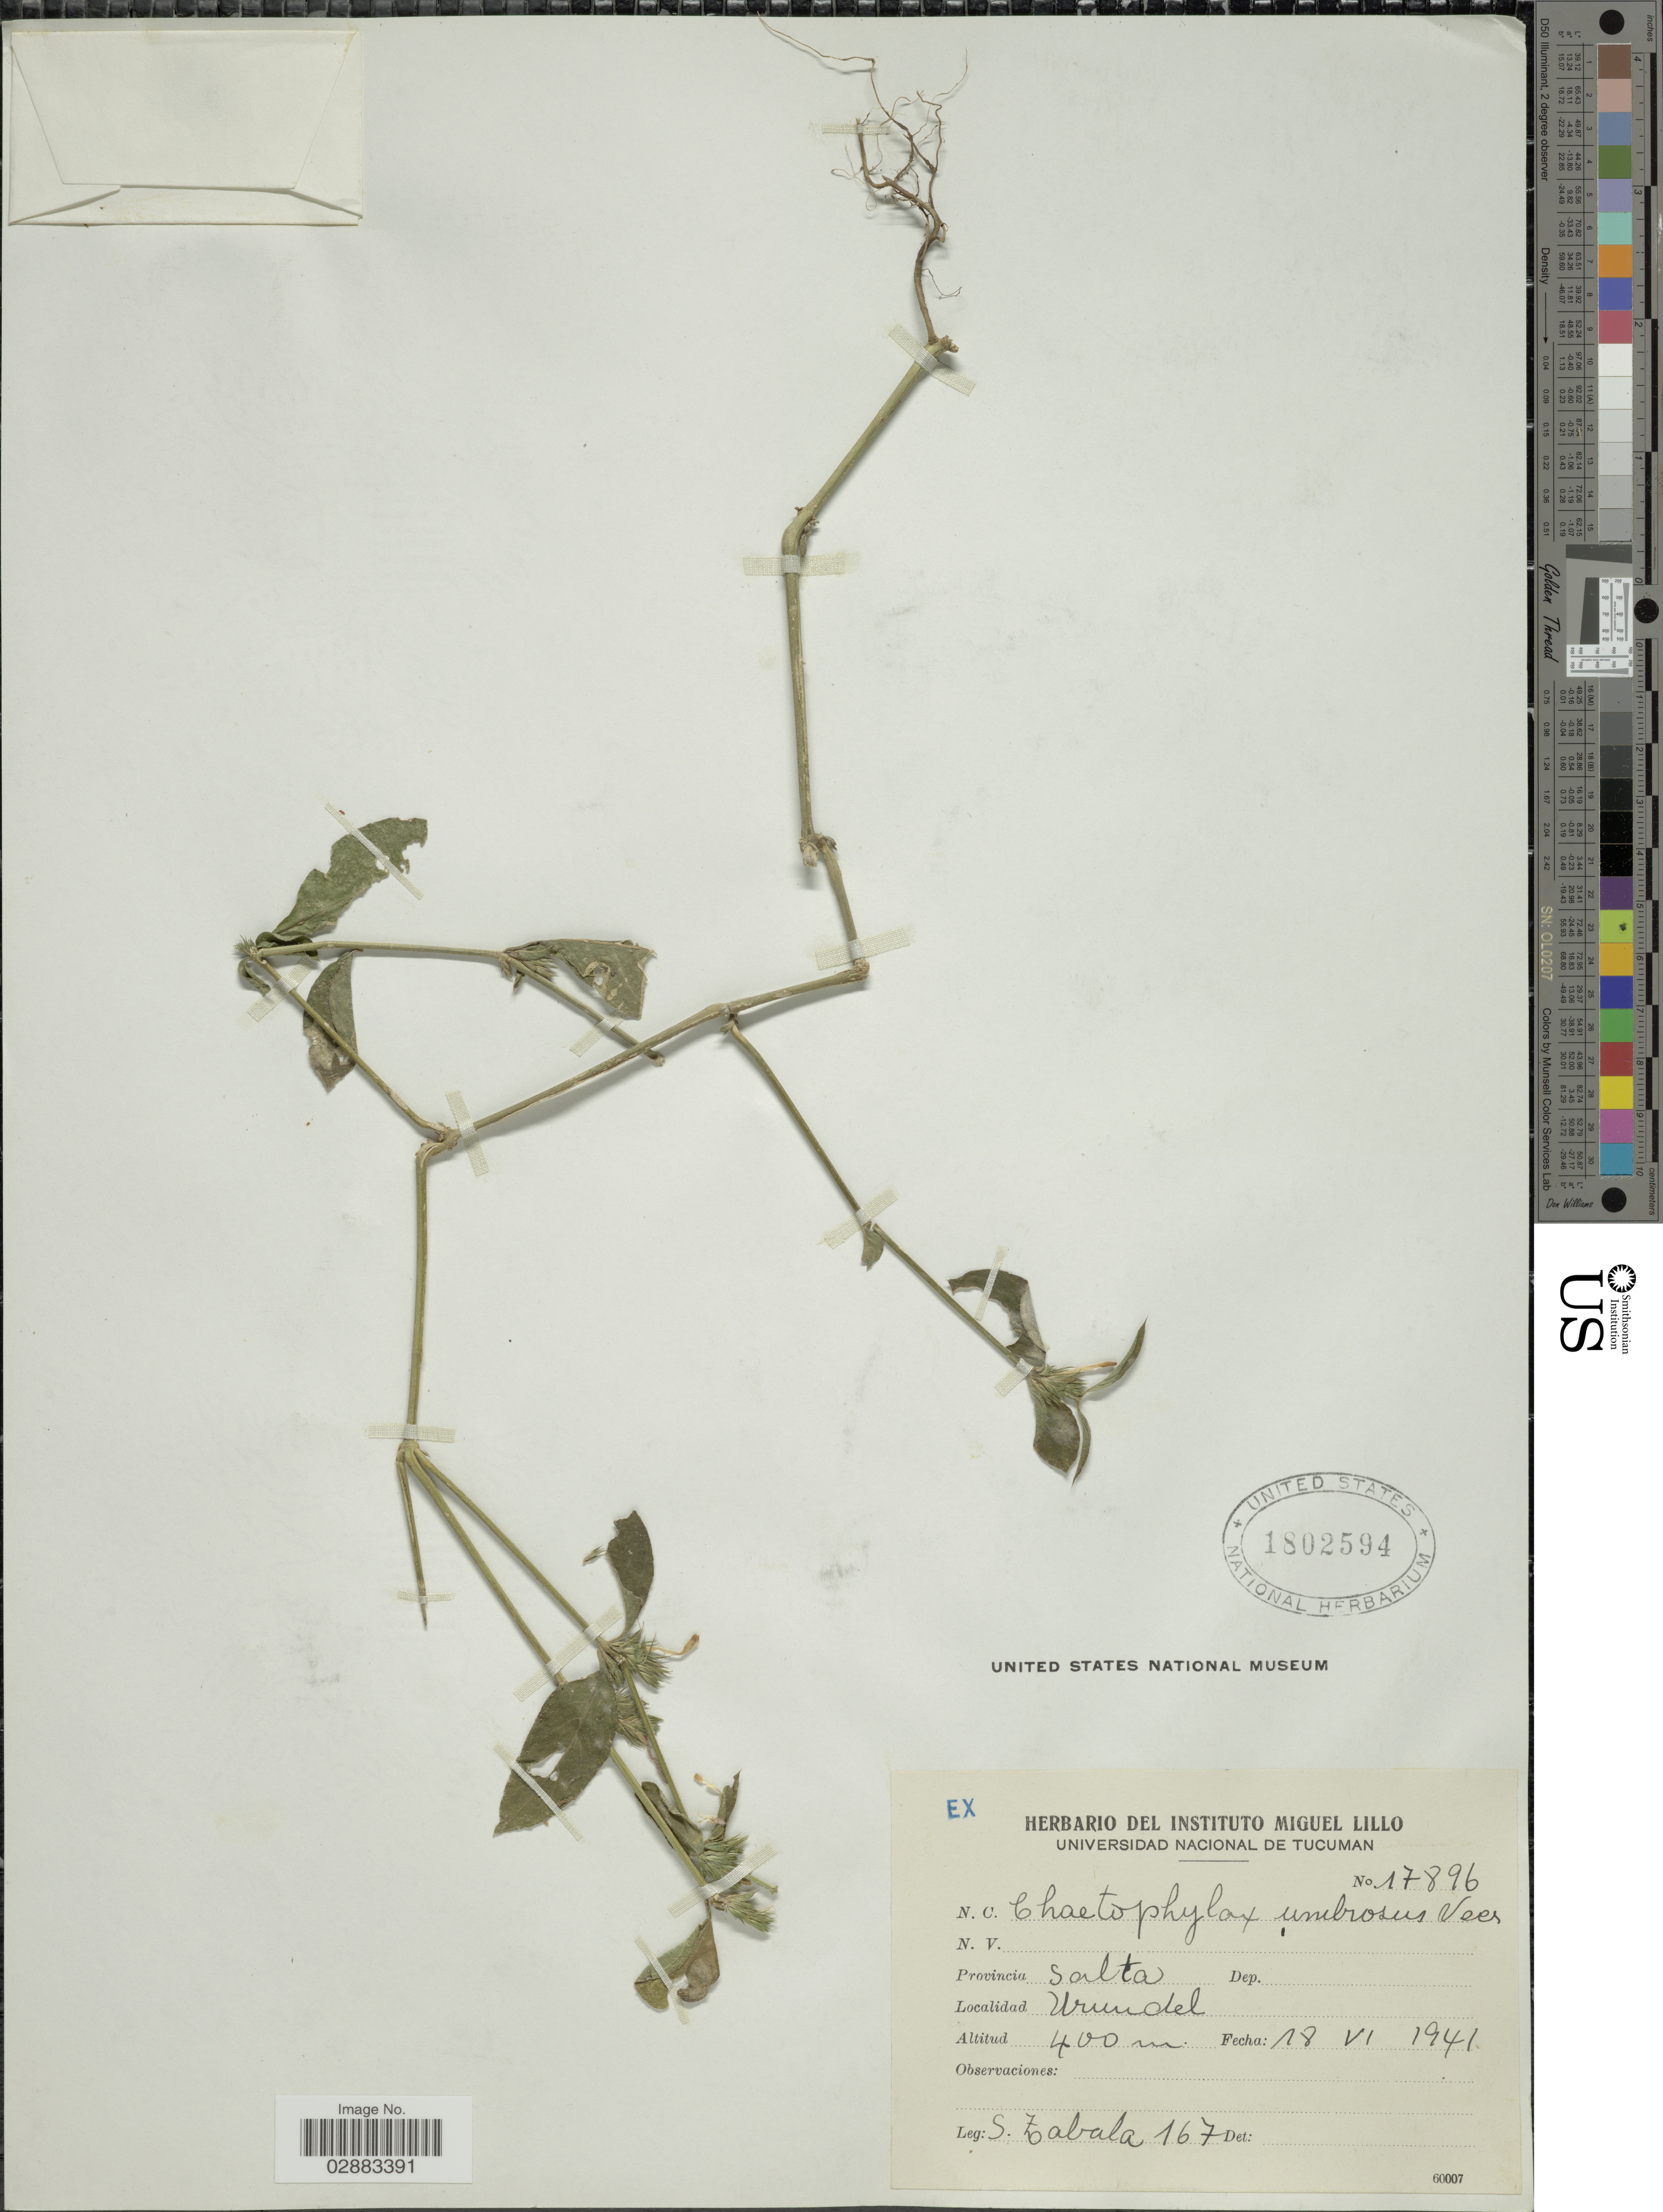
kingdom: Plantae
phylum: Tracheophyta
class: Magnoliopsida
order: Lamiales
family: Acanthaceae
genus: Justicia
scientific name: Justicia goudotii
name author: V.A.W. Graham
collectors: S. Zabala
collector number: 167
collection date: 1941-06-18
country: Argentina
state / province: Salta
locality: Urundel.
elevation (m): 400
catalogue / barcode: US 1802594